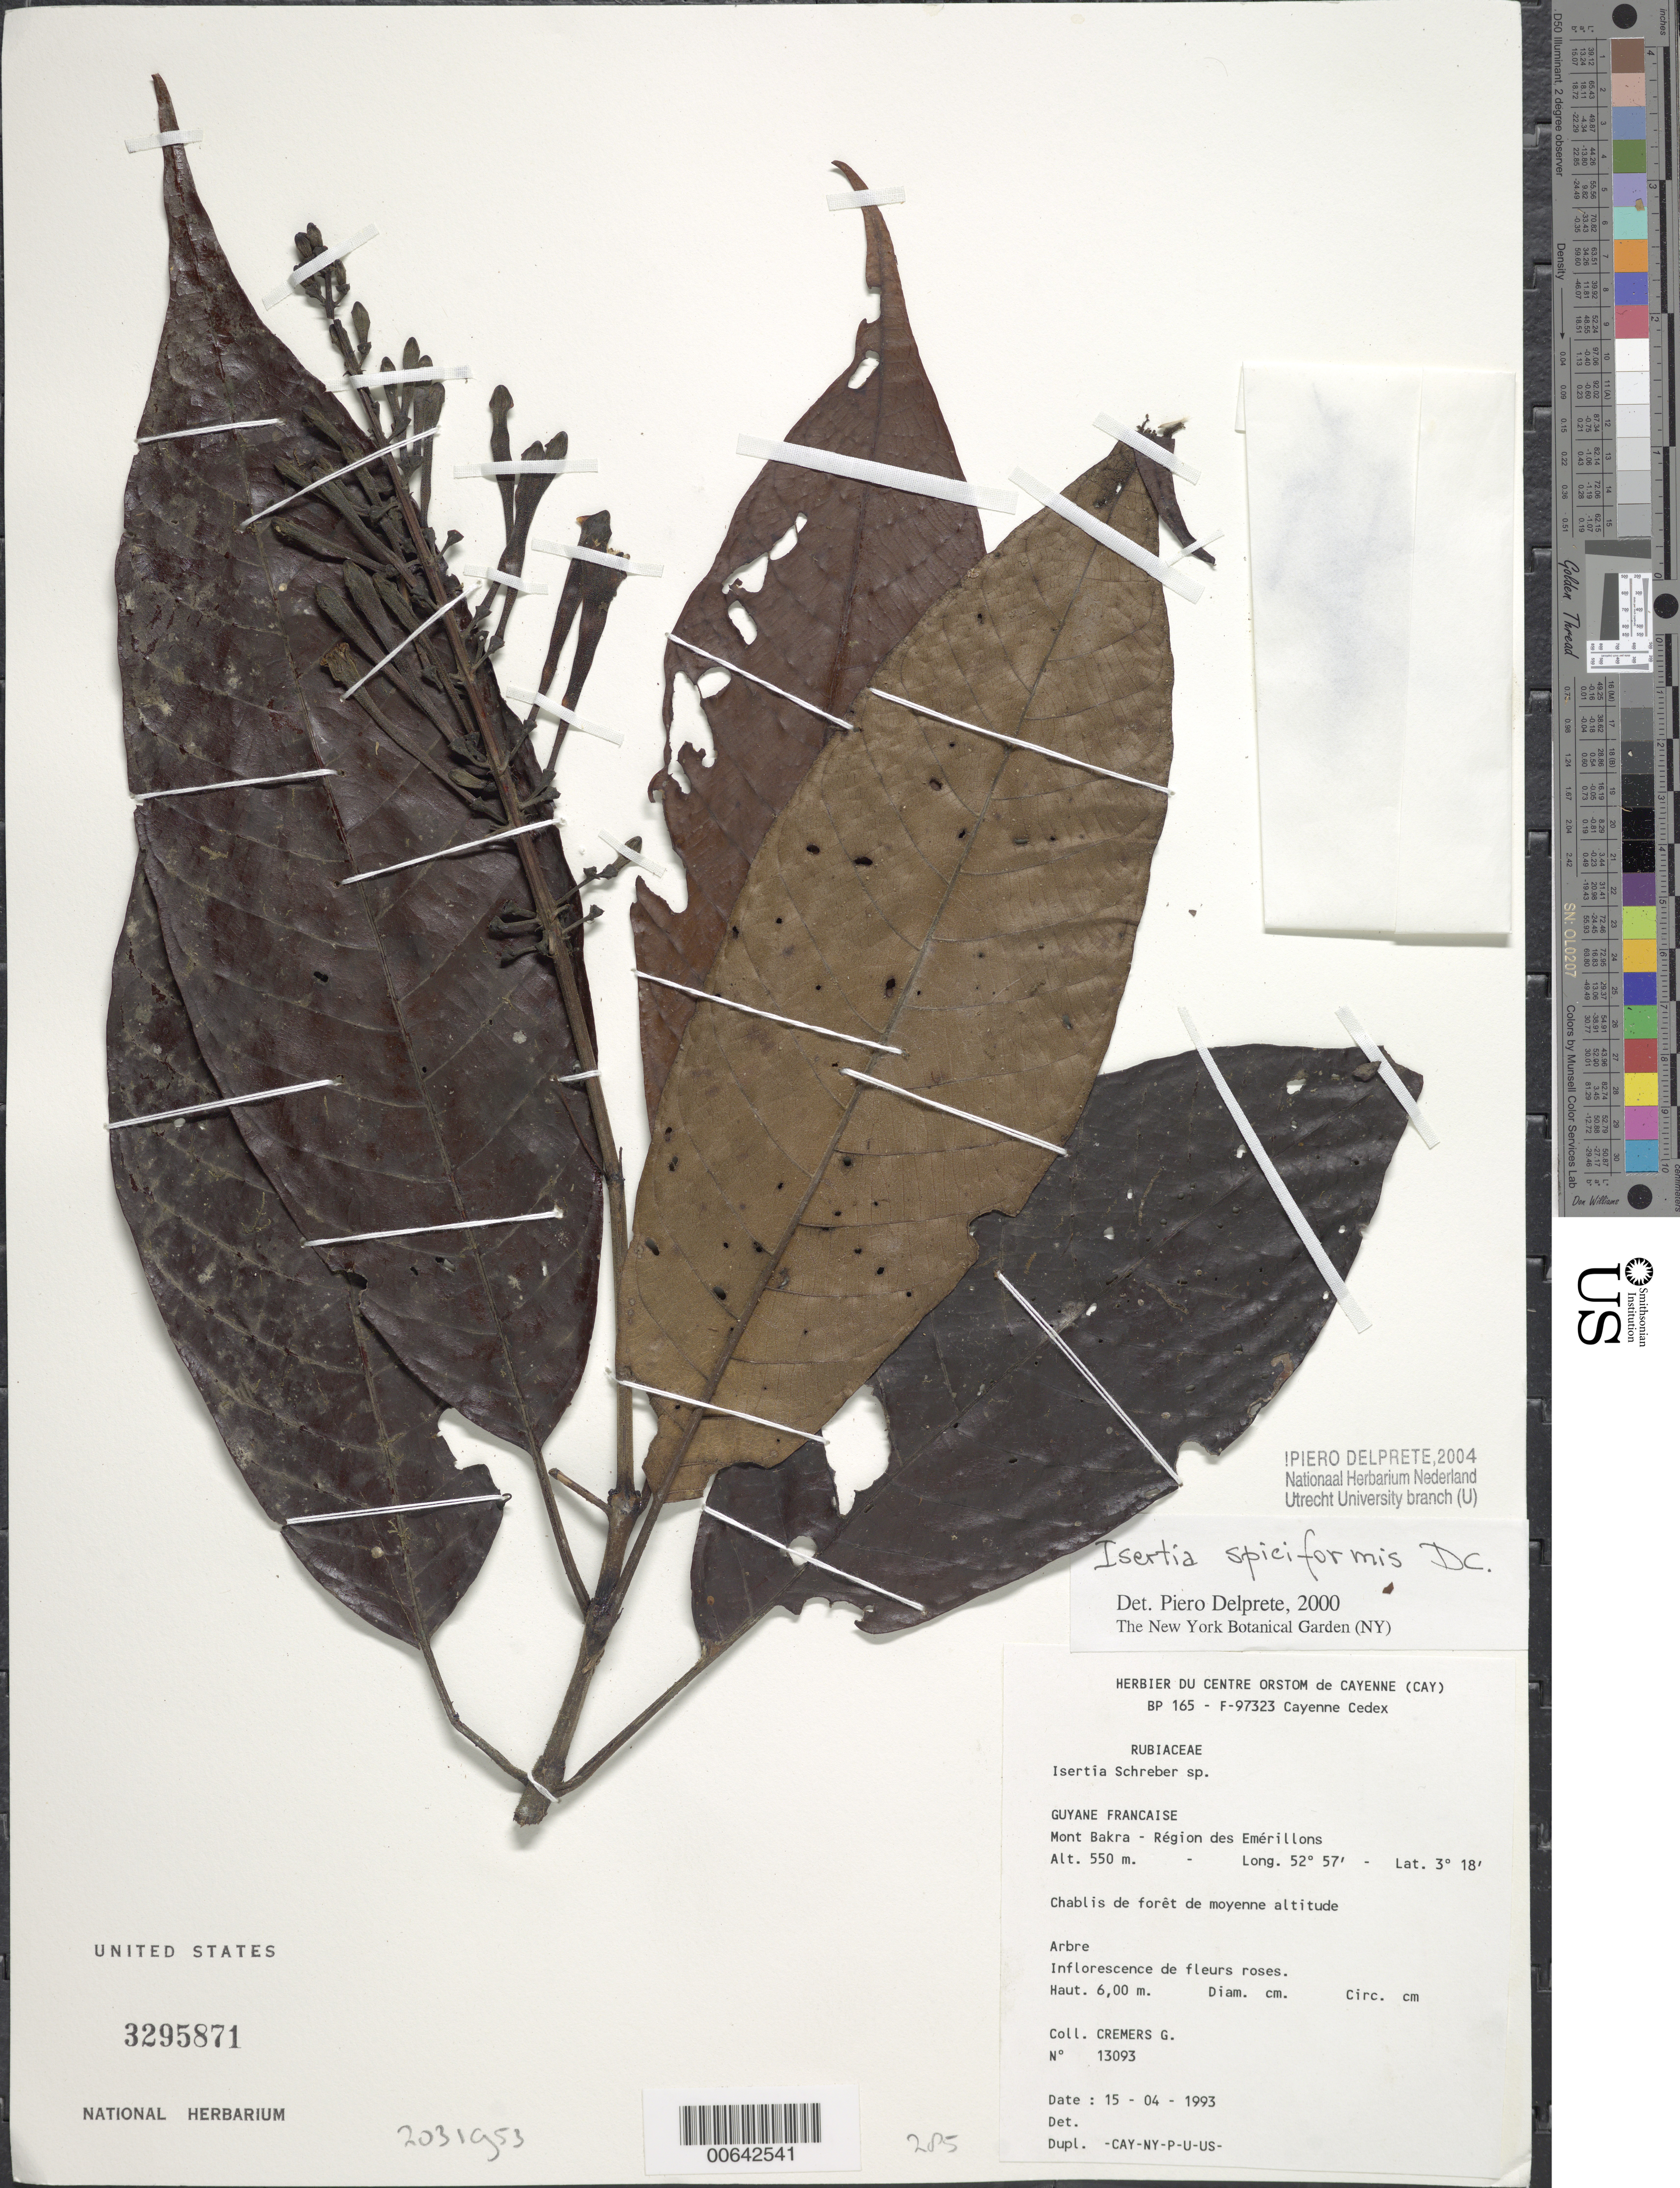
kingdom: Plantae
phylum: Tracheophyta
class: Magnoliopsida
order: Gentianales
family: Rubiaceae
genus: Isertia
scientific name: Isertia spiciformis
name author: DC.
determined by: Delprete, P. G., Herb. de Guyane Cay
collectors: G. Cremers & J.-J. de Granville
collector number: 13093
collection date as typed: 15-Apr-93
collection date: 1993-04-15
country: French Guiana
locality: Mont Bakra, région des Emérillons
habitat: Chablis de forêt de moyenne altitude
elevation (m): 550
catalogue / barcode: US 3295871